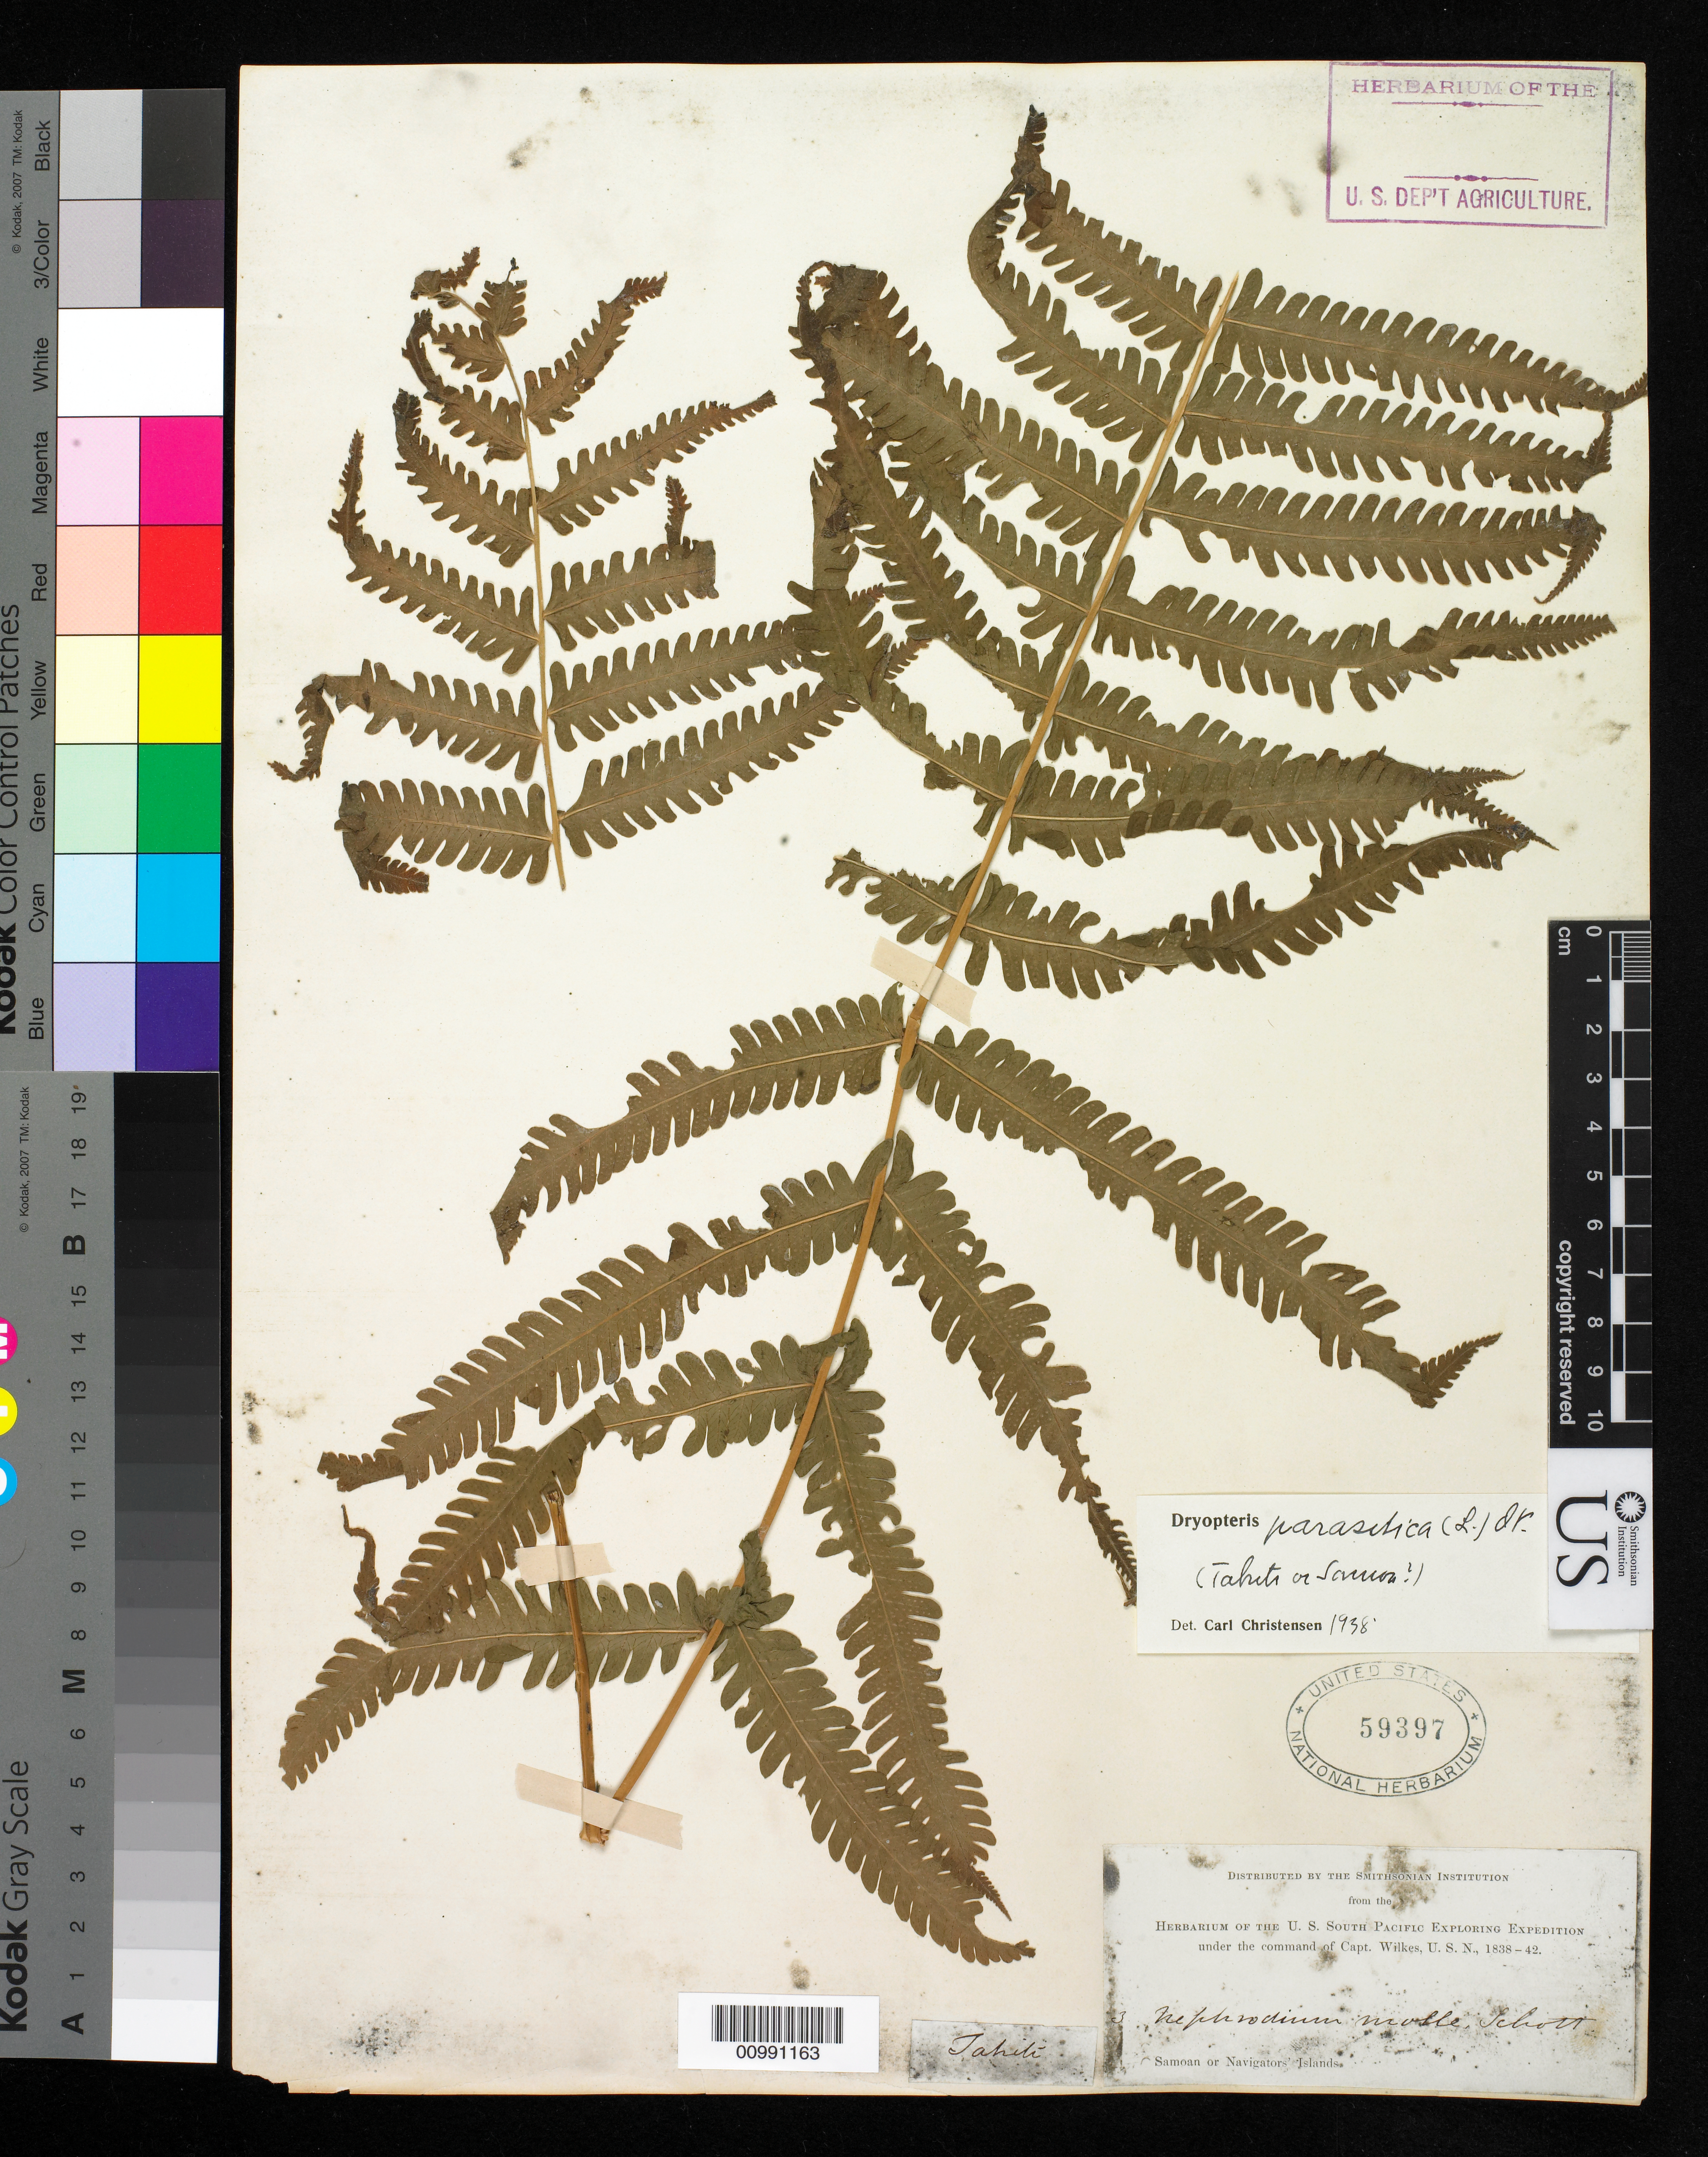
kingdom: Plantae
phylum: Tracheophyta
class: Polypodiopsida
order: Polypodiales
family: Thelypteridaceae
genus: Christella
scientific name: Christella parasitica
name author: (L.) H. Lév.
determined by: Wagner, W. L., (BOT), Smithsonian Institution - National Museum of Natural History (UNITED STATES)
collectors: Wilkes Explor. Exped.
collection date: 1838/1842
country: Samoa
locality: Samoan or Navigators' Islands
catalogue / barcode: US 59397